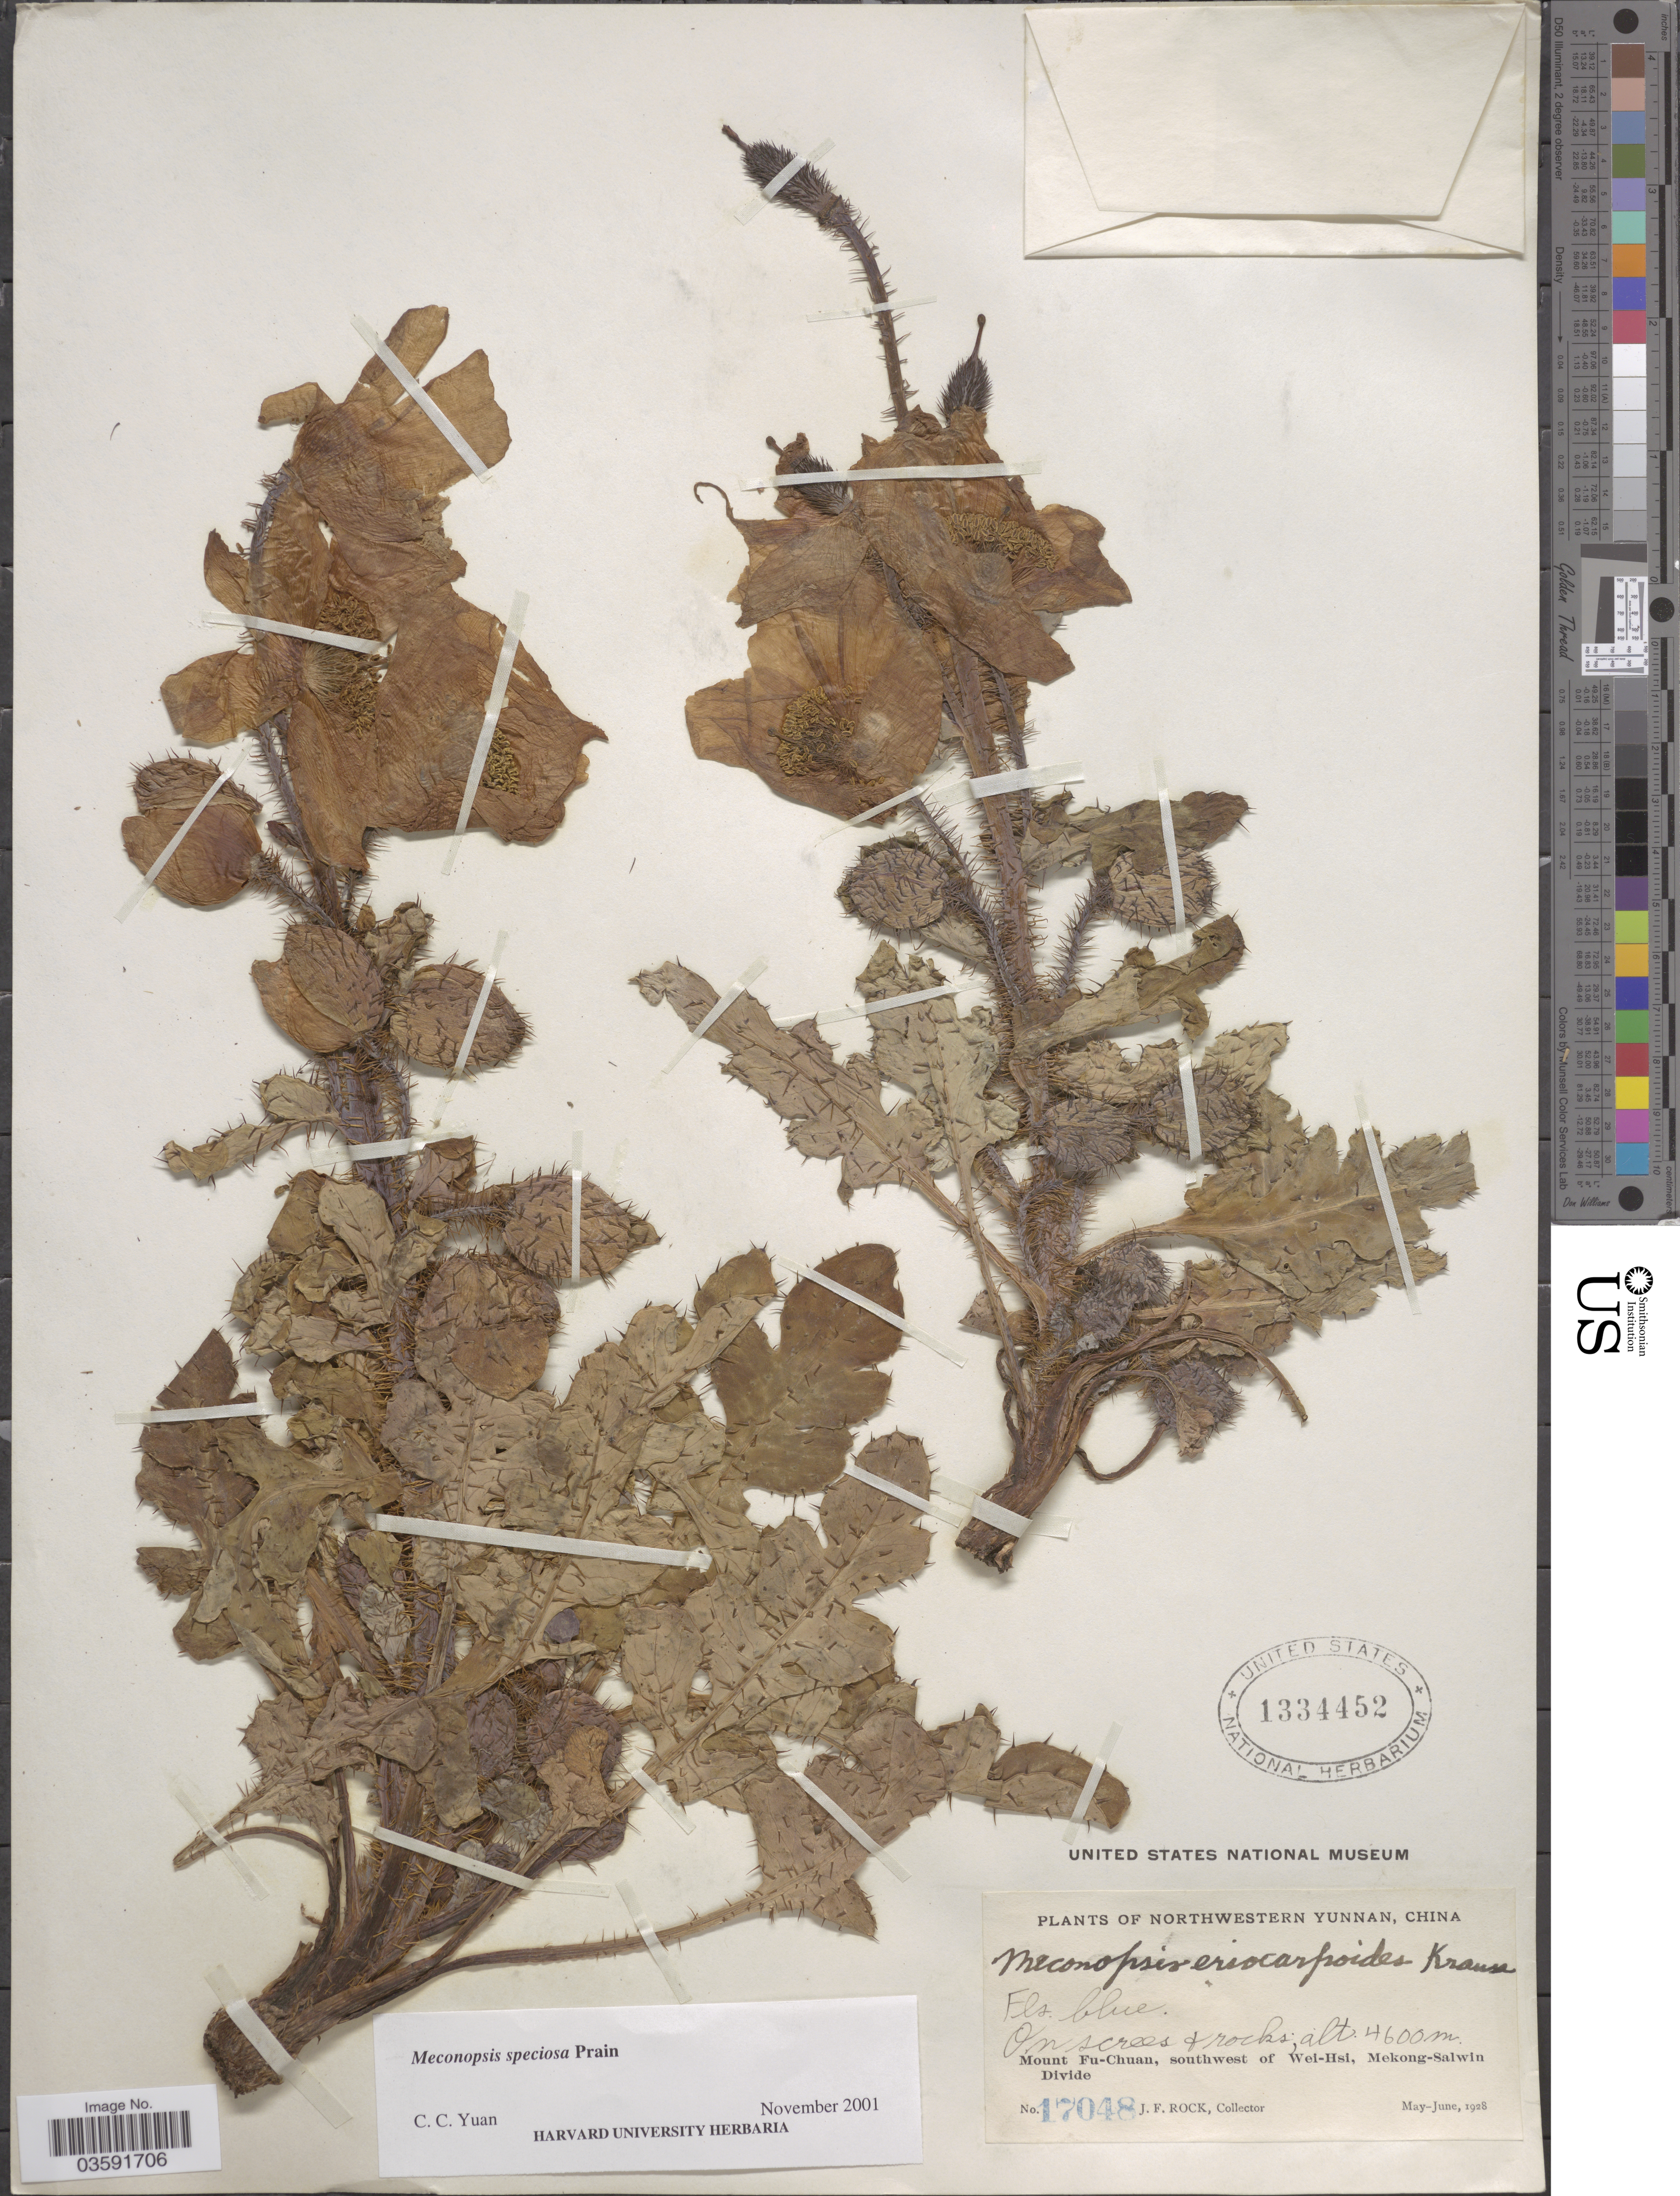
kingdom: Plantae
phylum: Tracheophyta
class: Magnoliopsida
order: Ranunculales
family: Papaveraceae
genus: Meconopsis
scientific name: Meconopsis speciosa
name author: Prain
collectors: J. Rock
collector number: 17048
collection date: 1928-05/1928-06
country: China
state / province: Yunnan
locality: Northwestern Yunnan. Mount Fu-Chuan, southwest of Wei-Hsi, Mekong-Salwin Divide.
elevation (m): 4600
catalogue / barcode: US 1334452